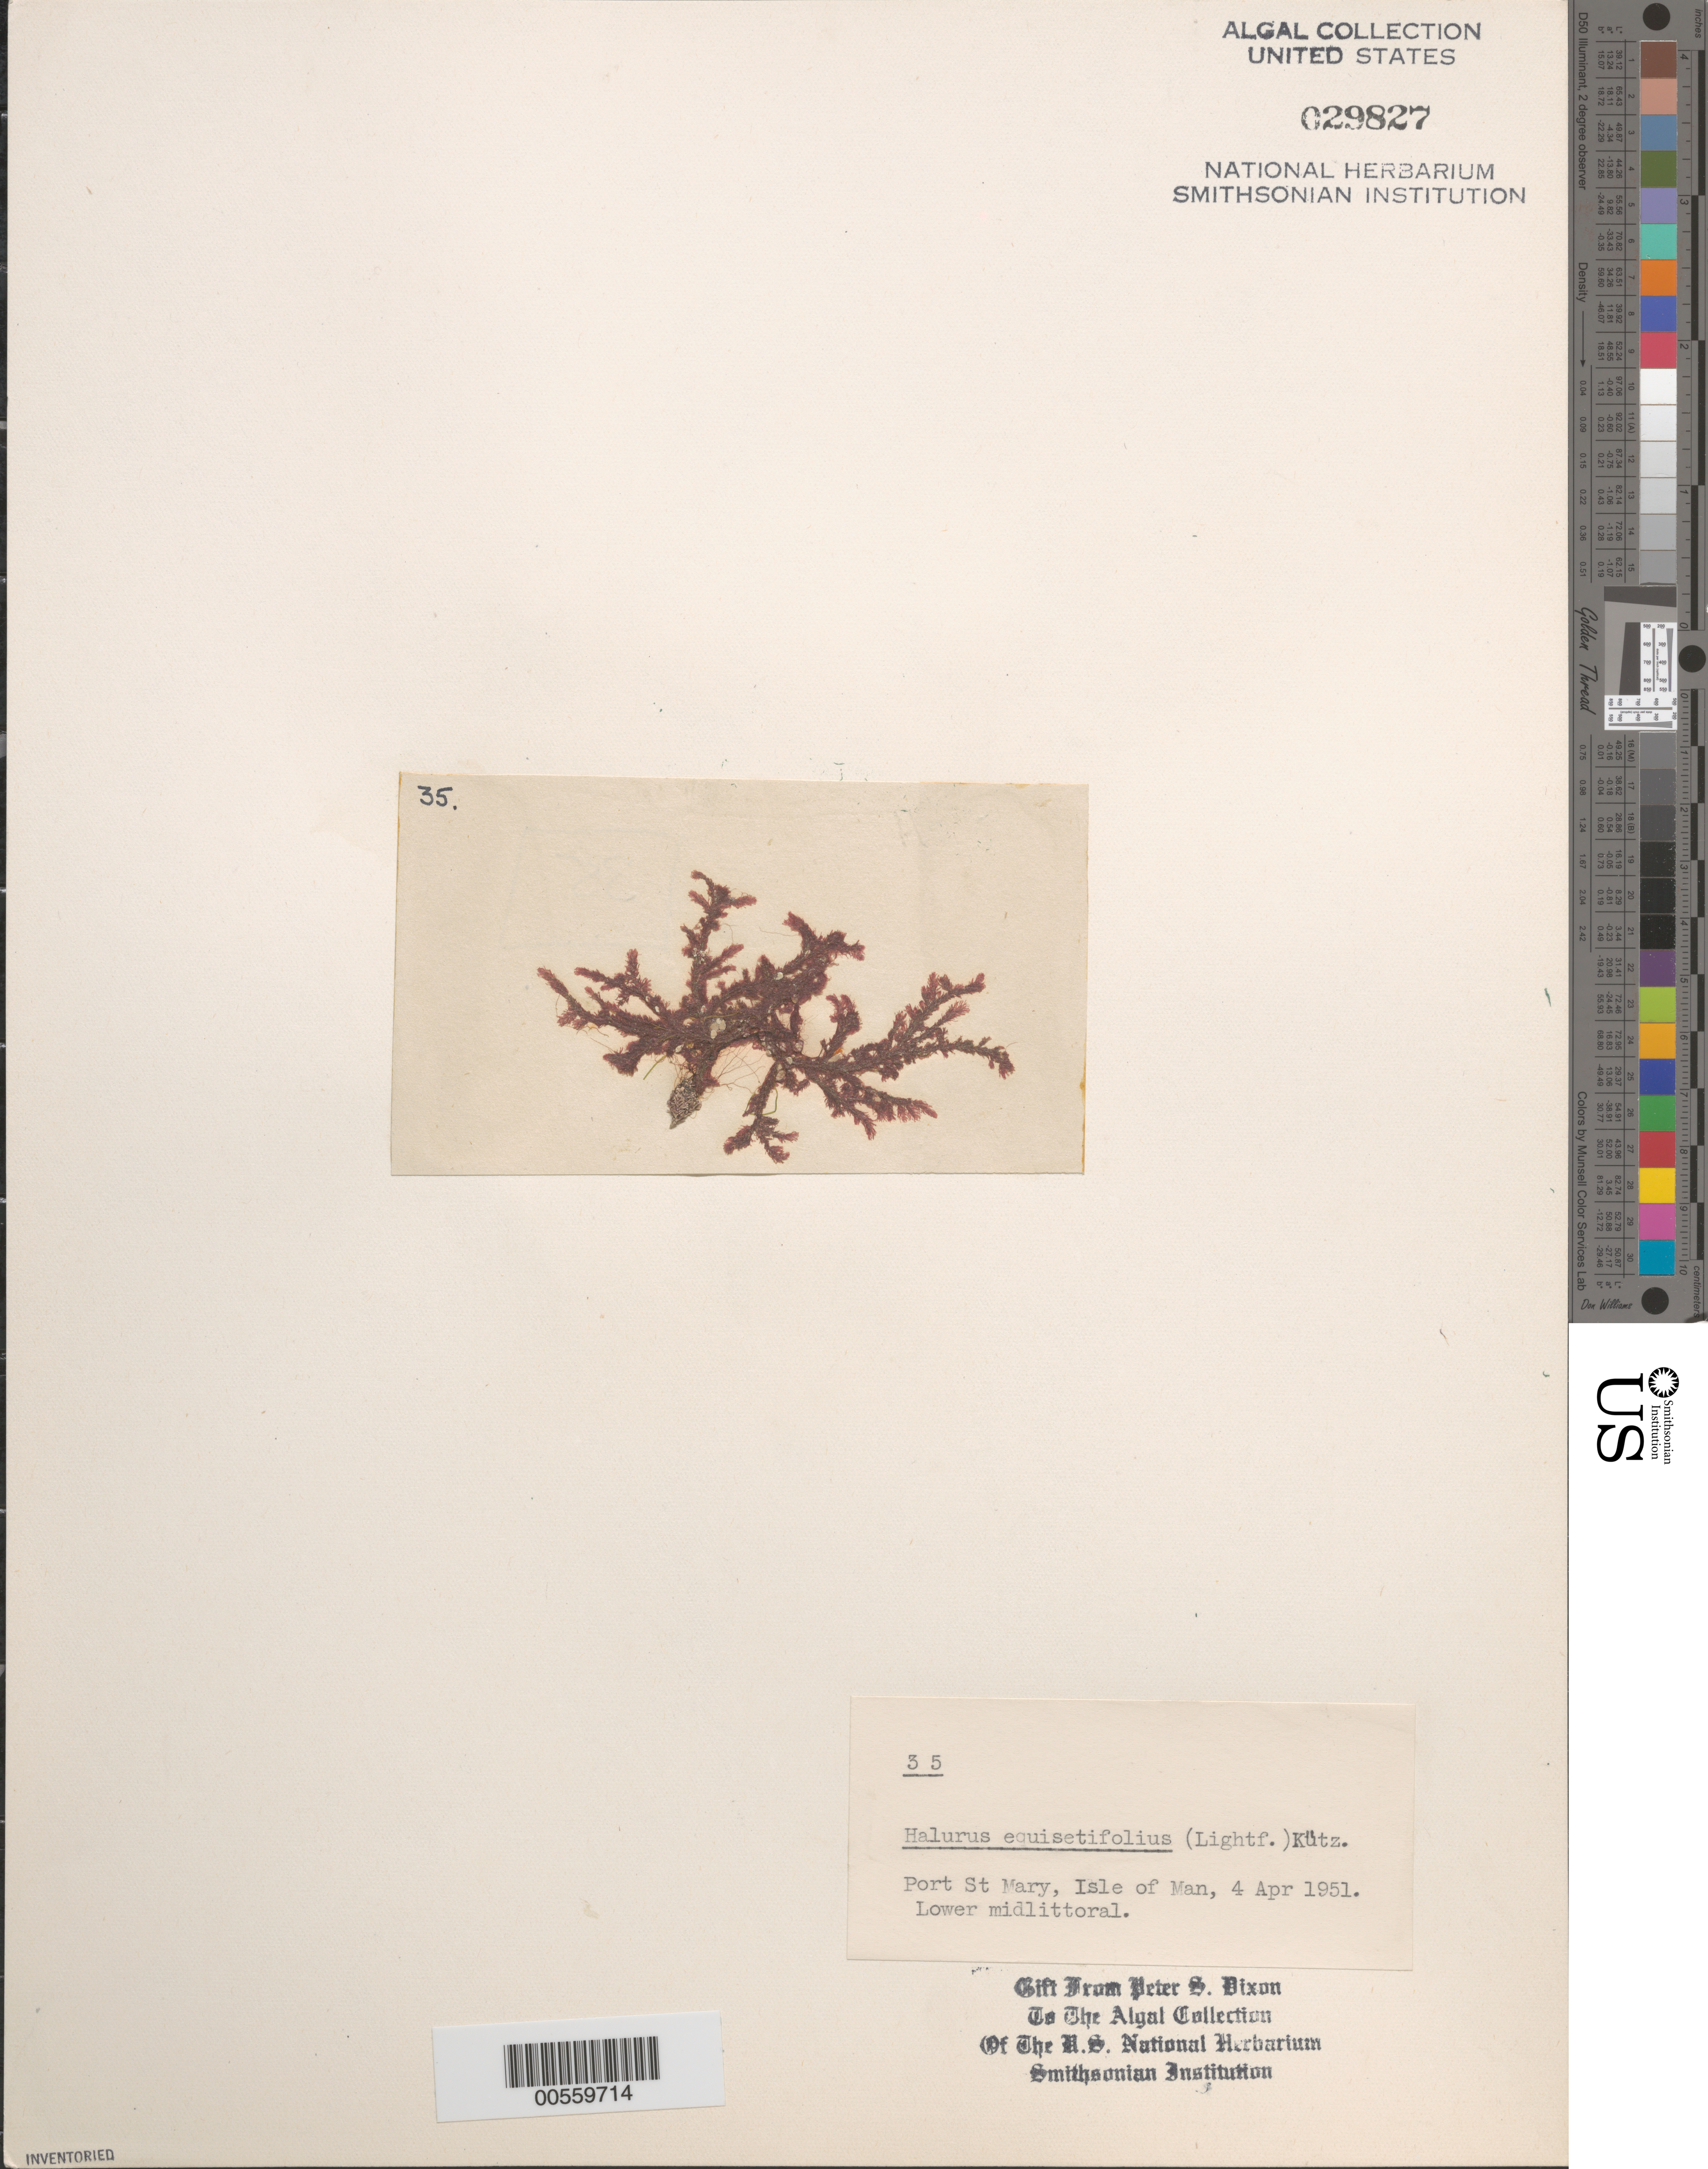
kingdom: Plantae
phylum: Rhodophyta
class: Florideophyceae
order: Ceramiales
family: Wrangeliaceae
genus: Halurus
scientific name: Halurus equisetifolius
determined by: Dixon, P. S.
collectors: P. S. Dixon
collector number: PSD 35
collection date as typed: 04 Apr 1951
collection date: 1951-04-04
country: United Kingdom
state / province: England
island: Isle of Man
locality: Port St. Mary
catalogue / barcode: US 29827